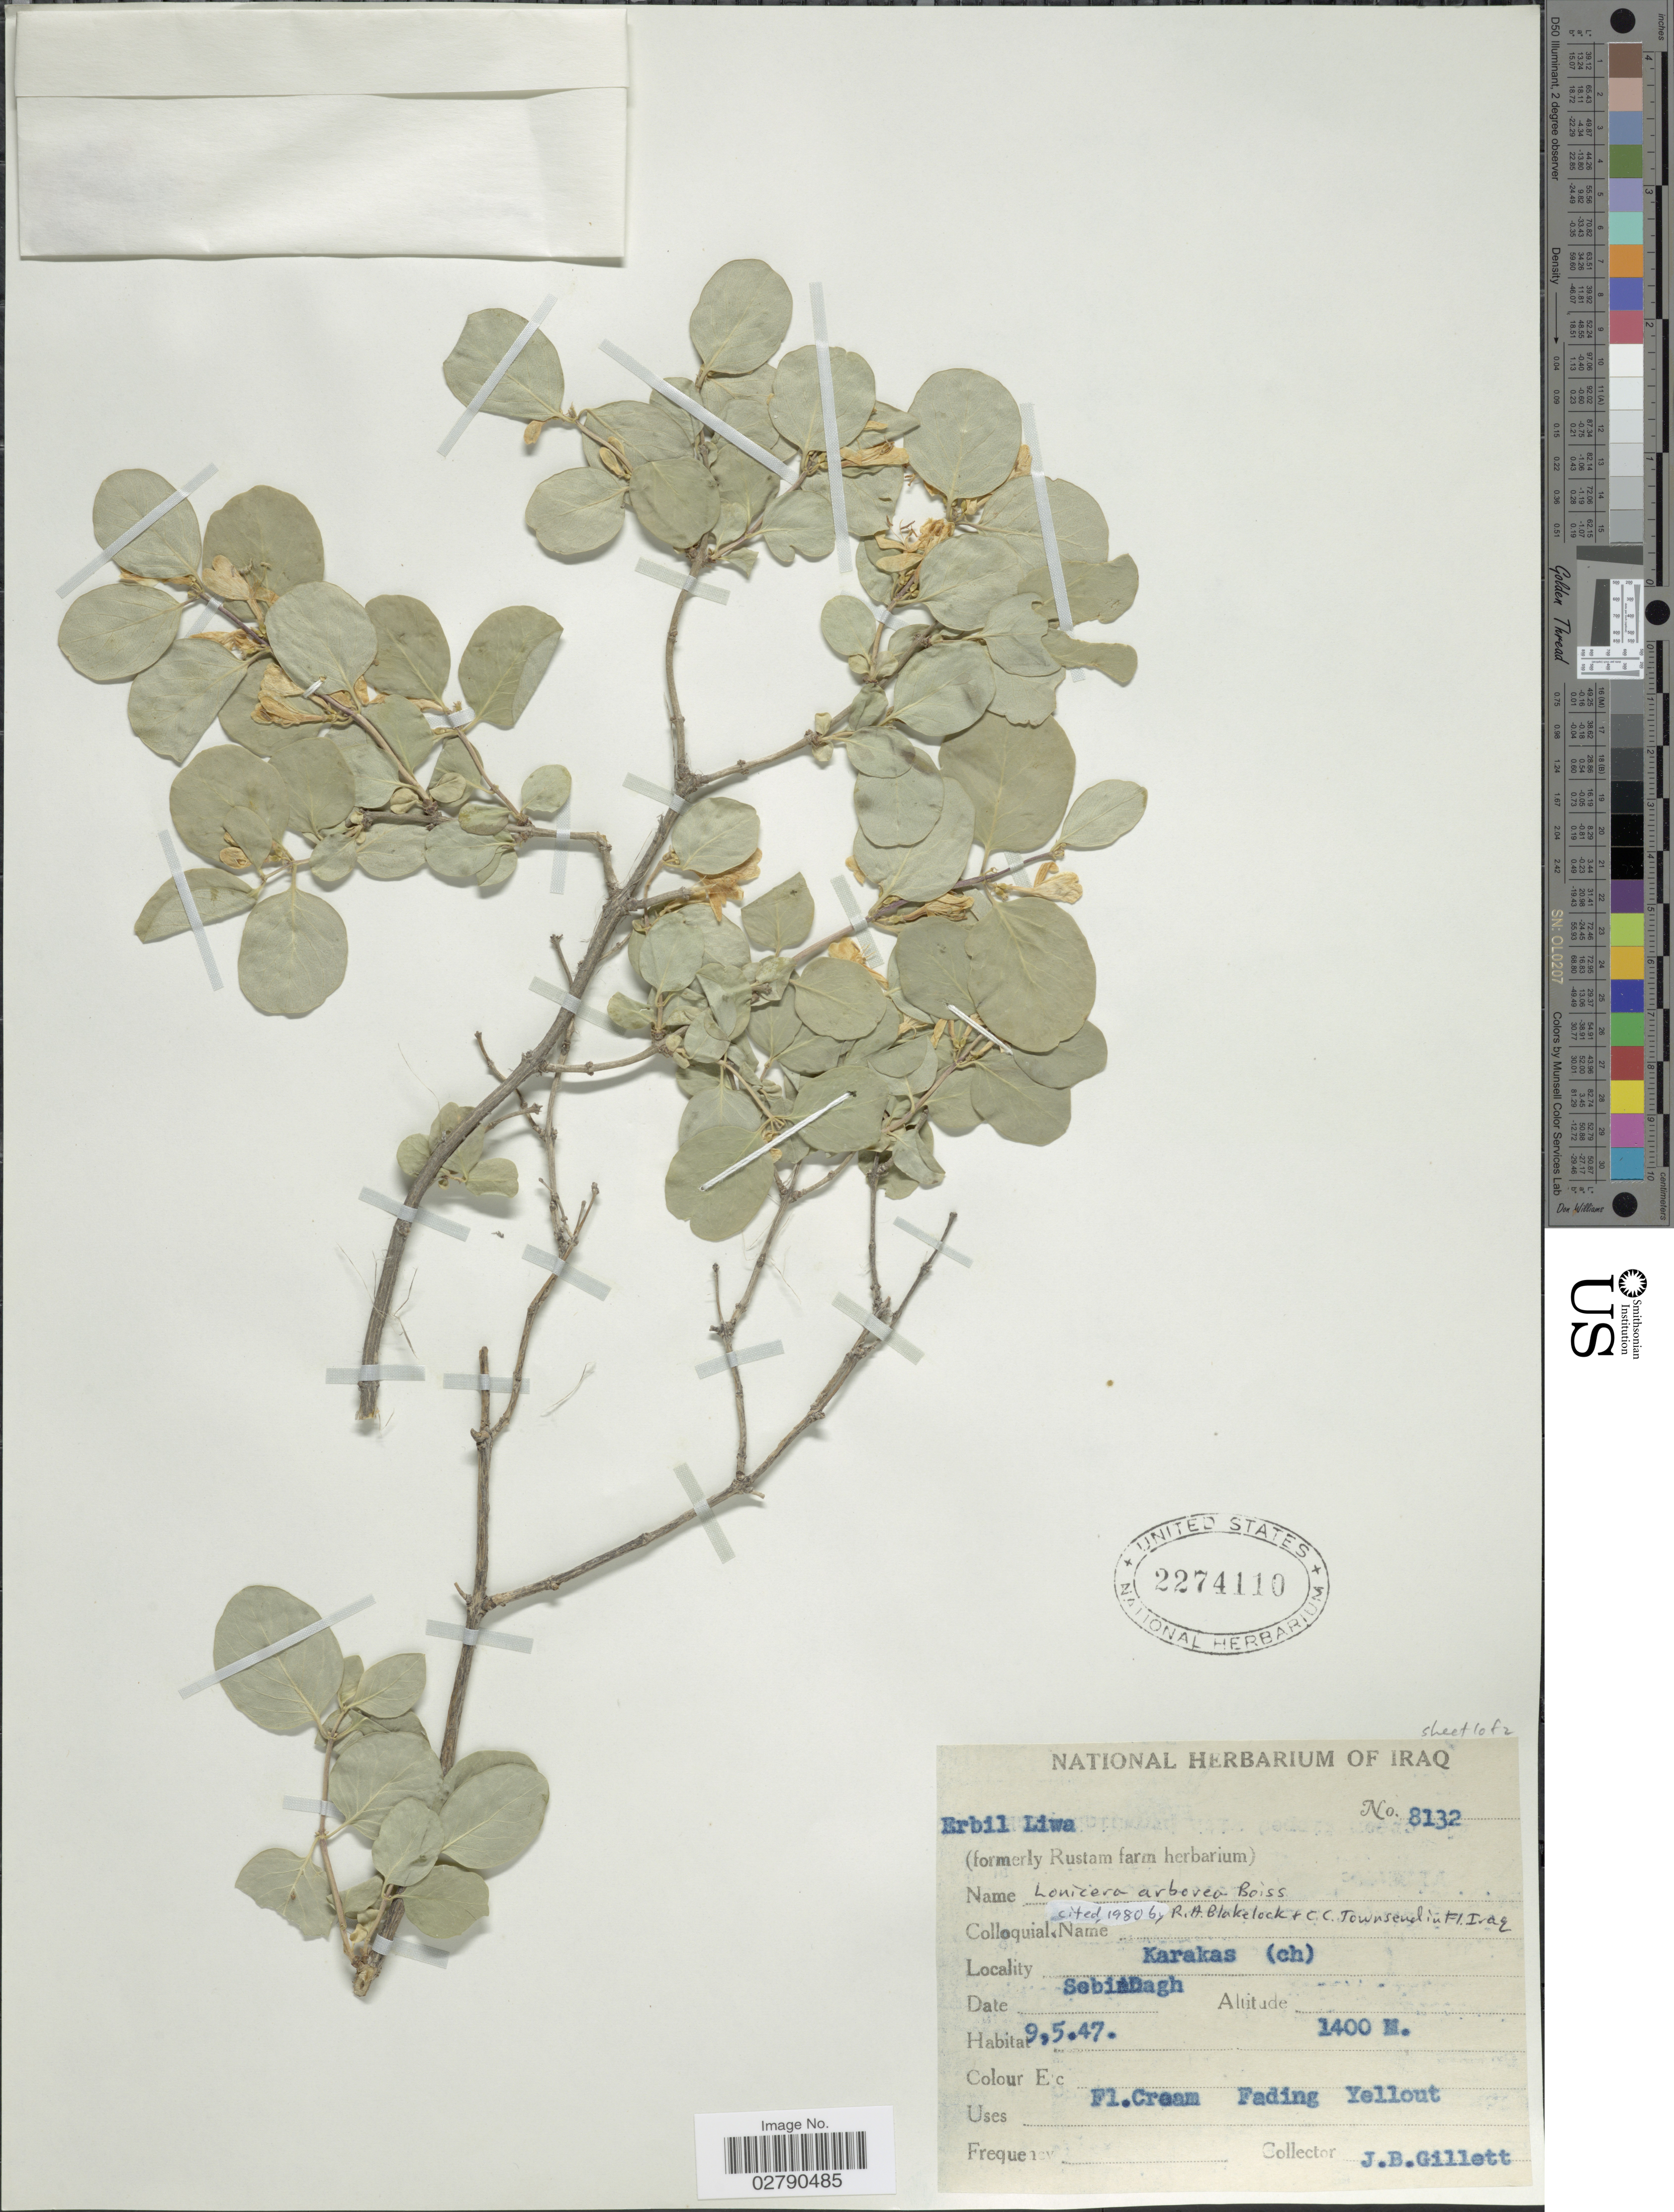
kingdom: Plantae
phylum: Tracheophyta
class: Magnoliopsida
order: Dipsacales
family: Caprifoliaceae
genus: Lonicera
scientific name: Lonicera arborea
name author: Boiss.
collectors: J. B. Gillett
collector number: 8132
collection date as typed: Transcribed d/m/y: 9/5/47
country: Iraq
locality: Sebin Dagh [interpreted]. Erbil Liwa.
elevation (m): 1400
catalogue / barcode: US 2274110